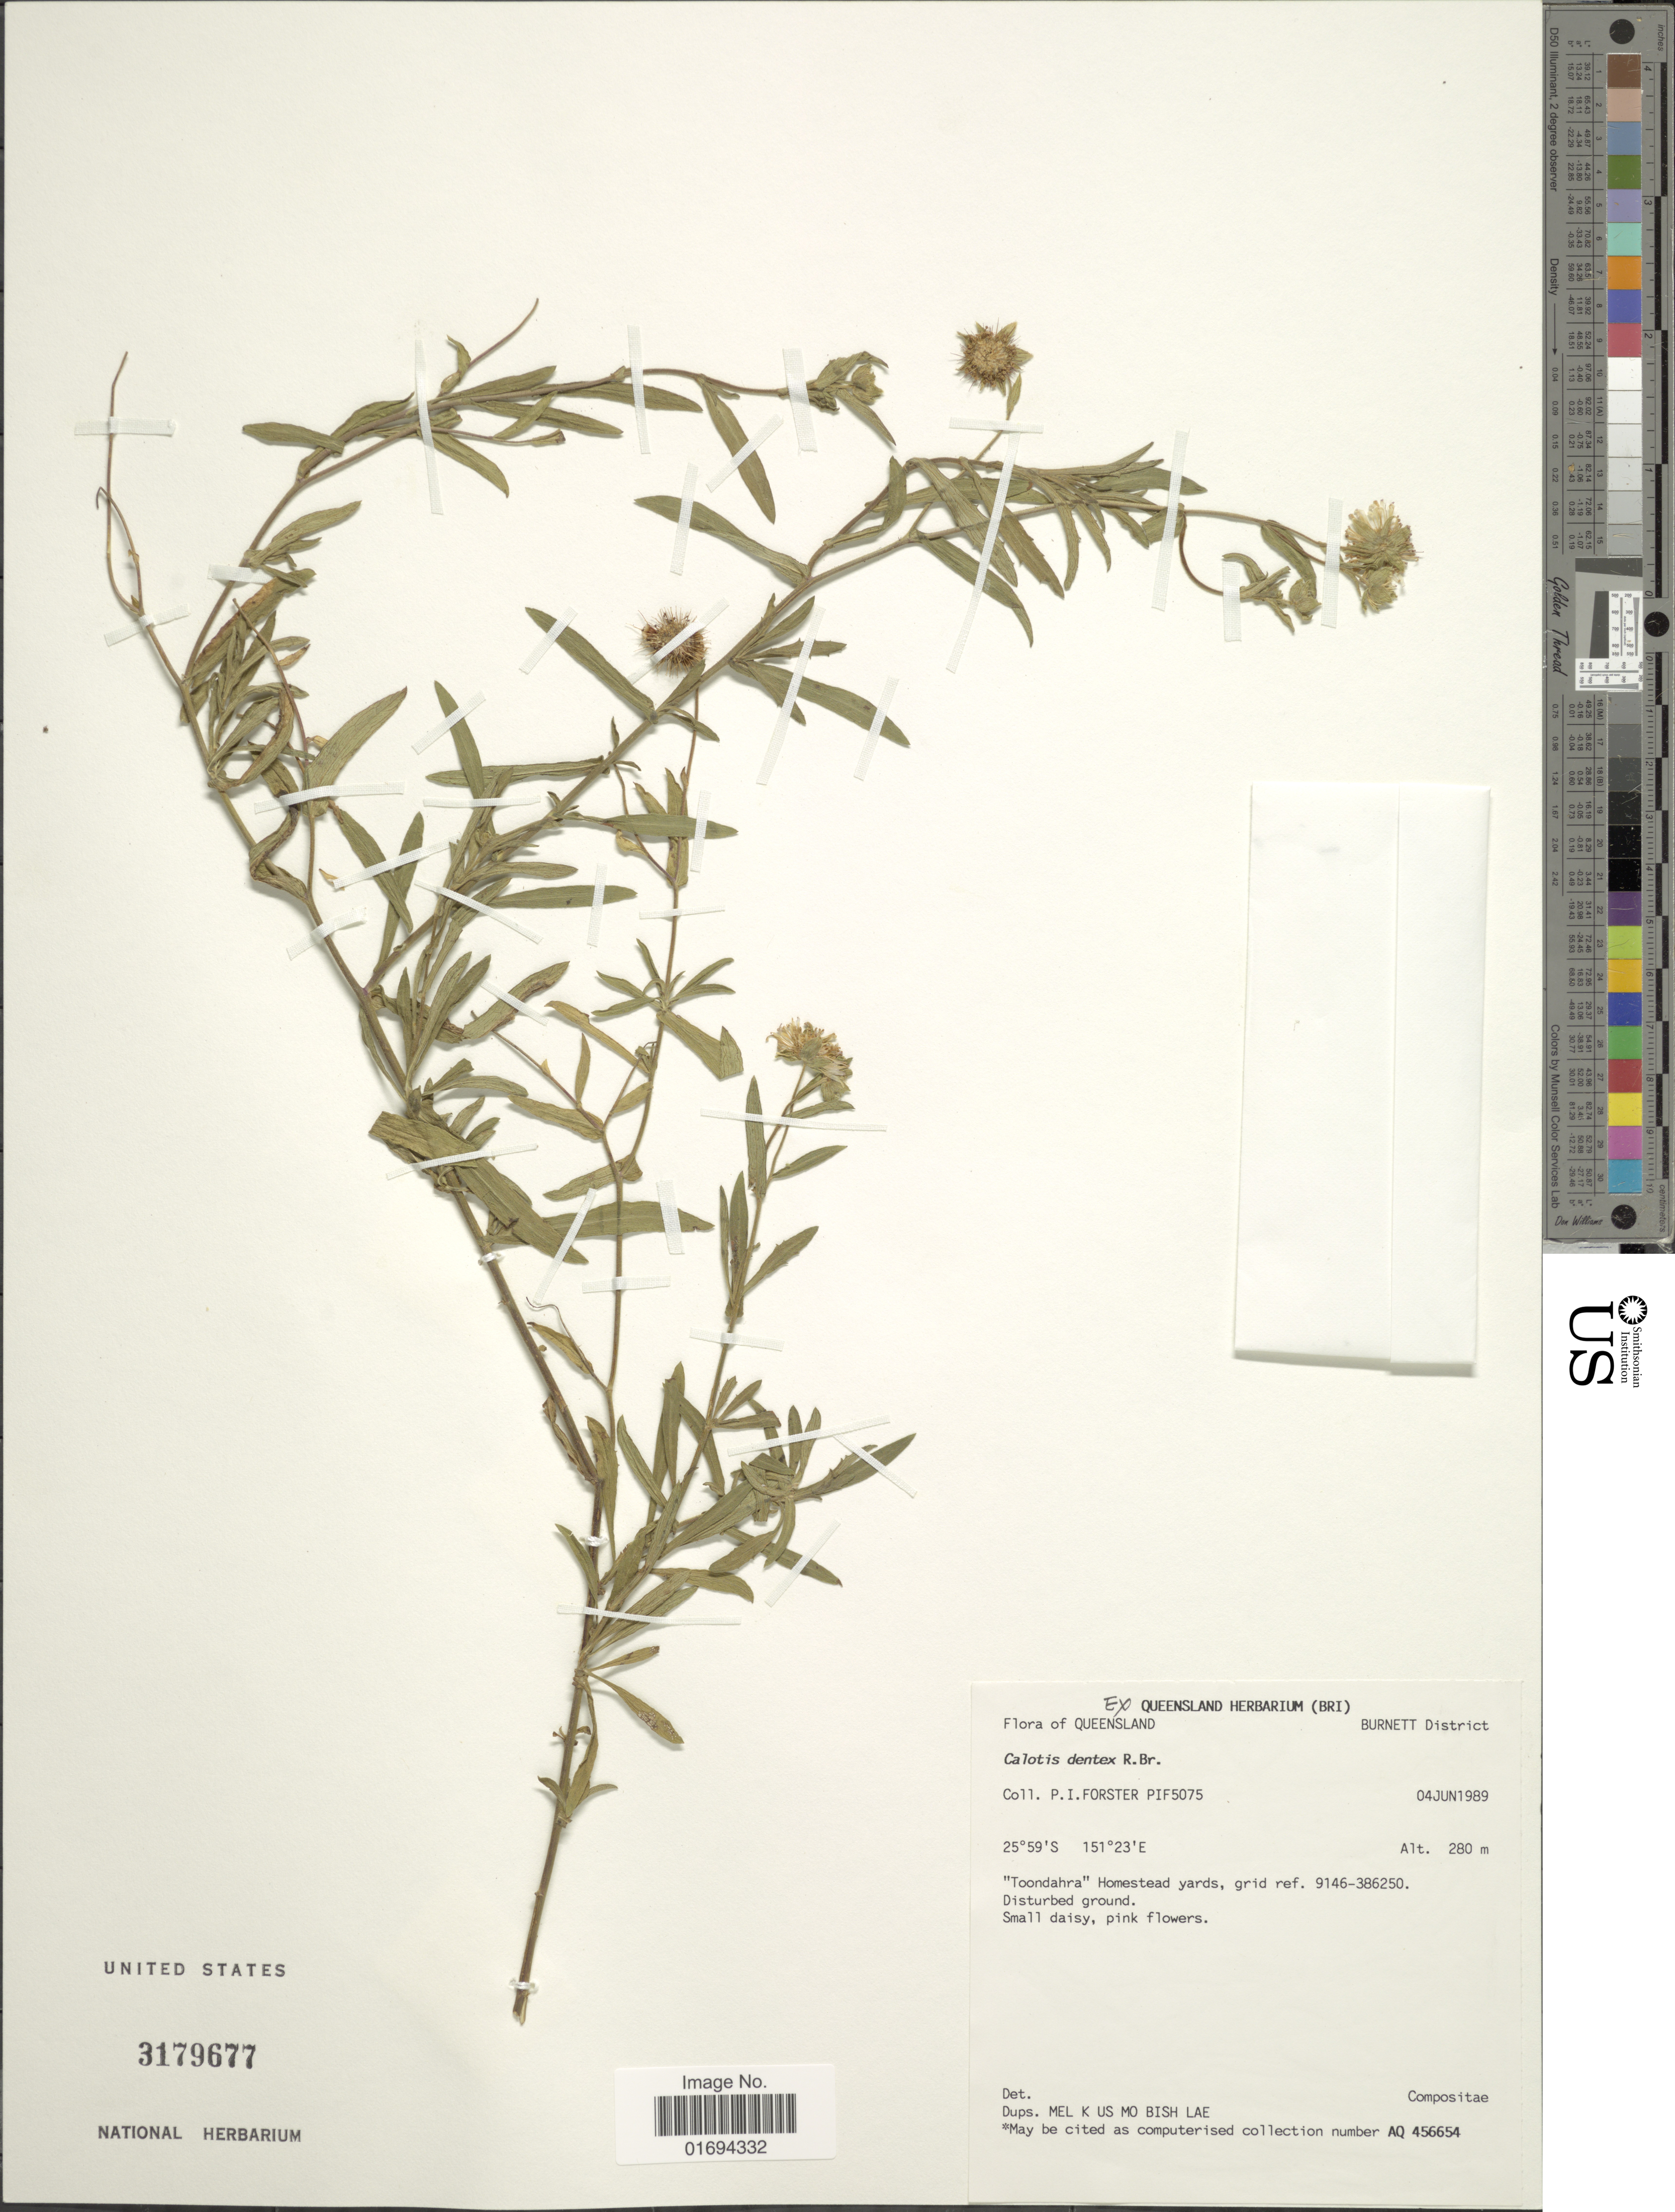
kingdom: Plantae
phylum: Tracheophyta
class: Magnoliopsida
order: Asterales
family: Asteraceae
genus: Calotis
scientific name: Calotis dentex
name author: R. Br.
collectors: P. Forster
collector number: PIF5075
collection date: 1989-06-04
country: Australia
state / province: Queensland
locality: Toondahra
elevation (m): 280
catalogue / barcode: US 3179677